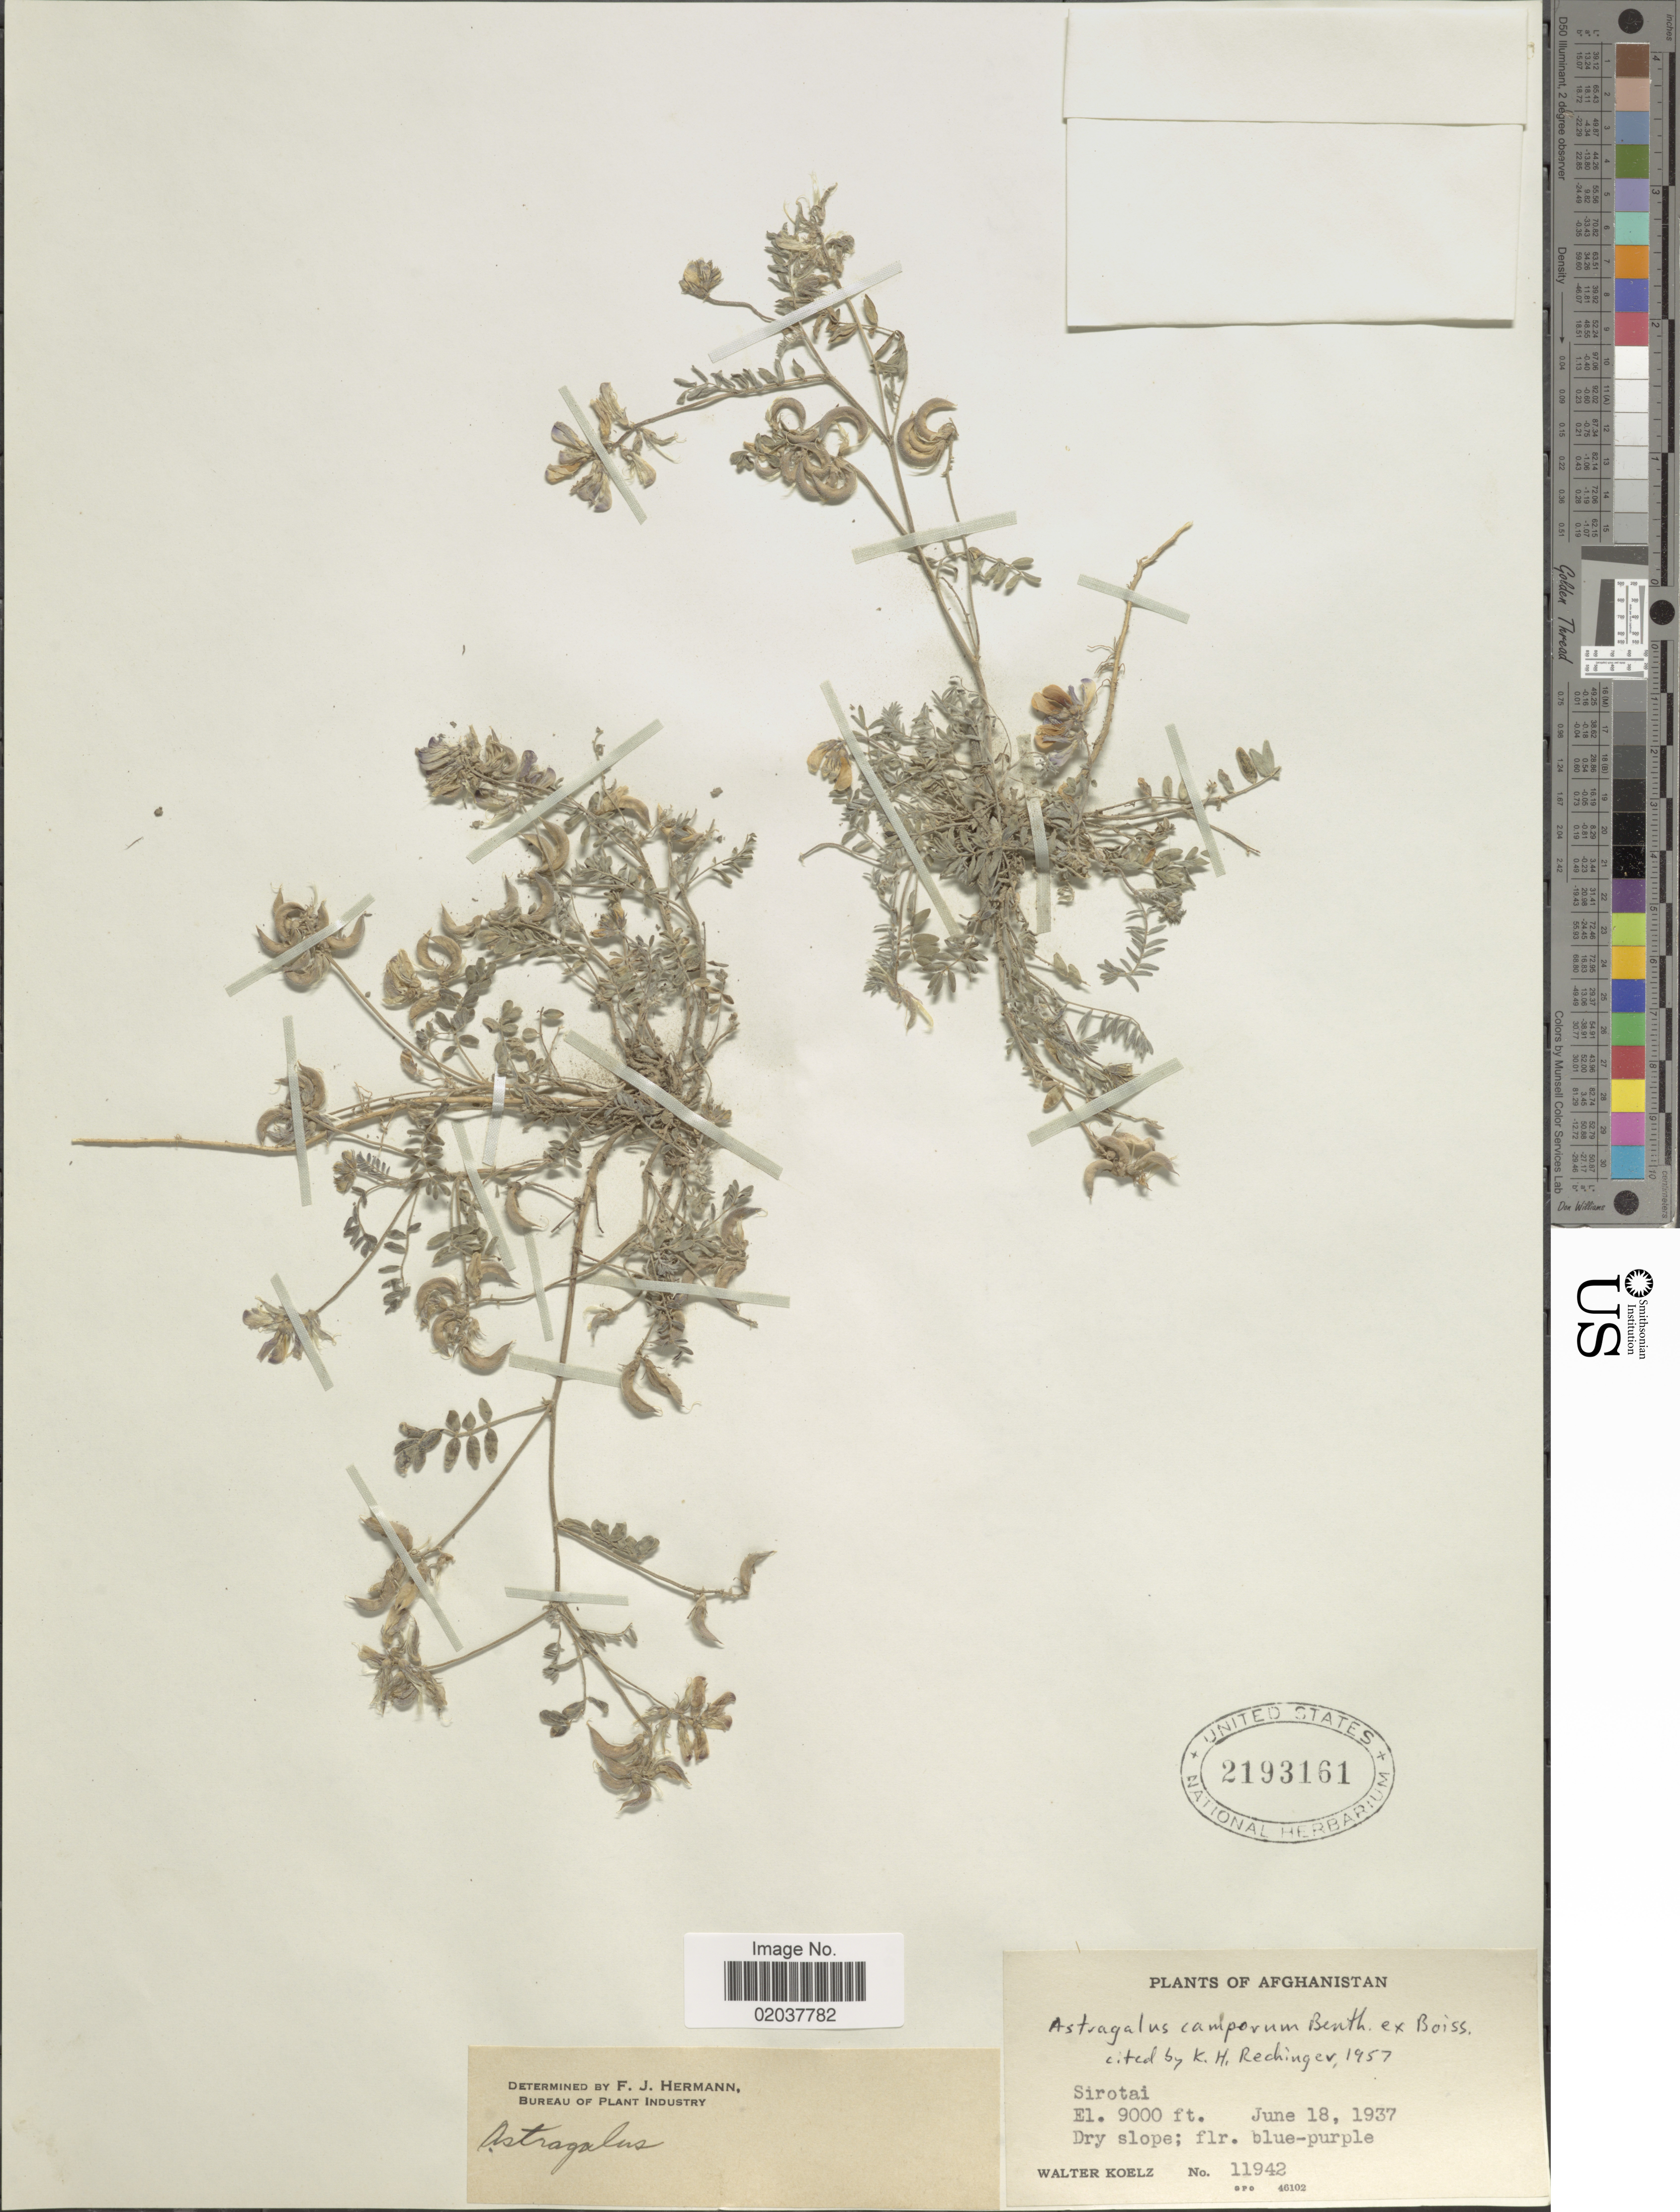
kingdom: Plantae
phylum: Tracheophyta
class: Magnoliopsida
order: Fabales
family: Fabaceae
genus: Astragalus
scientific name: Astragalus camporum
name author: Benth. & Bunge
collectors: W. N. Koelz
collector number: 11942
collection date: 1937-06-18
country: Afghanistan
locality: Sirotai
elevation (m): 2743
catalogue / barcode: US 2193161